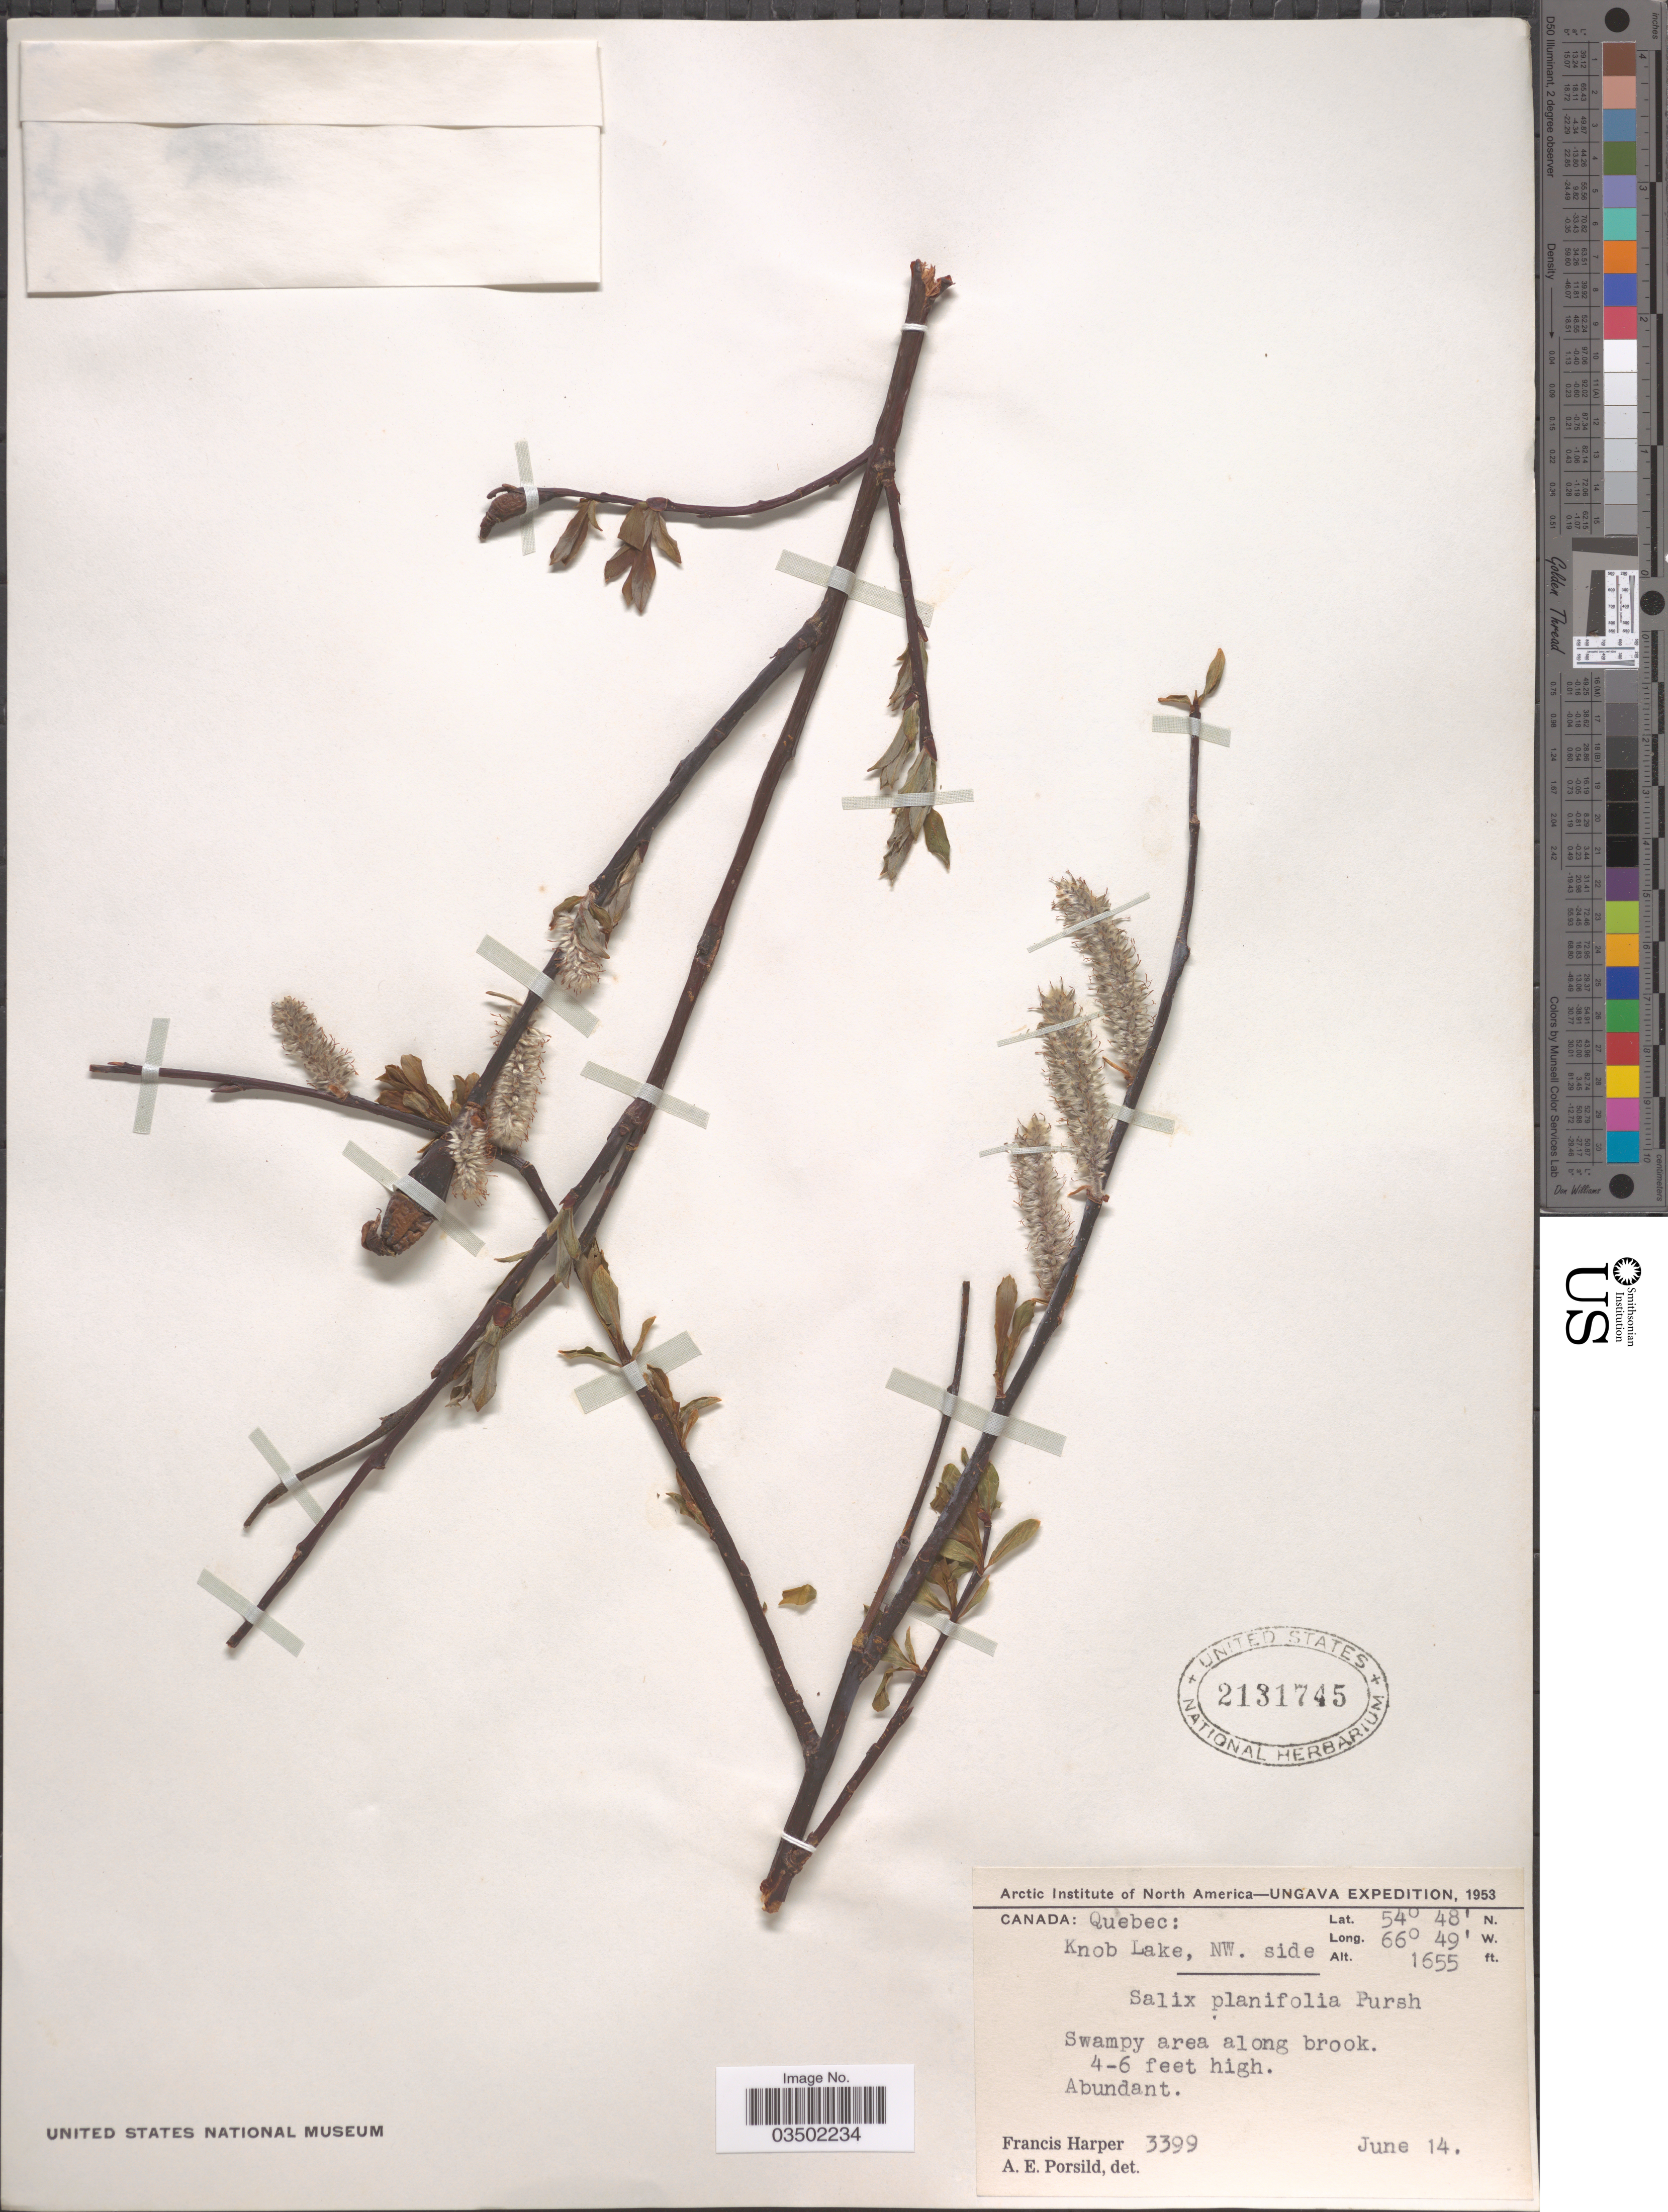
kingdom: Plantae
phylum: Tracheophyta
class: Magnoliopsida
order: Malpighiales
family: Salicaceae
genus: Salix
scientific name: Salix planifolia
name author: Pursh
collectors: F. Harper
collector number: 3399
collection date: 1953-06-14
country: Canada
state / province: Quebec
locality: Knob Lake, NW side. Swampy area along brook.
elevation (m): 504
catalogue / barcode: US 2131745